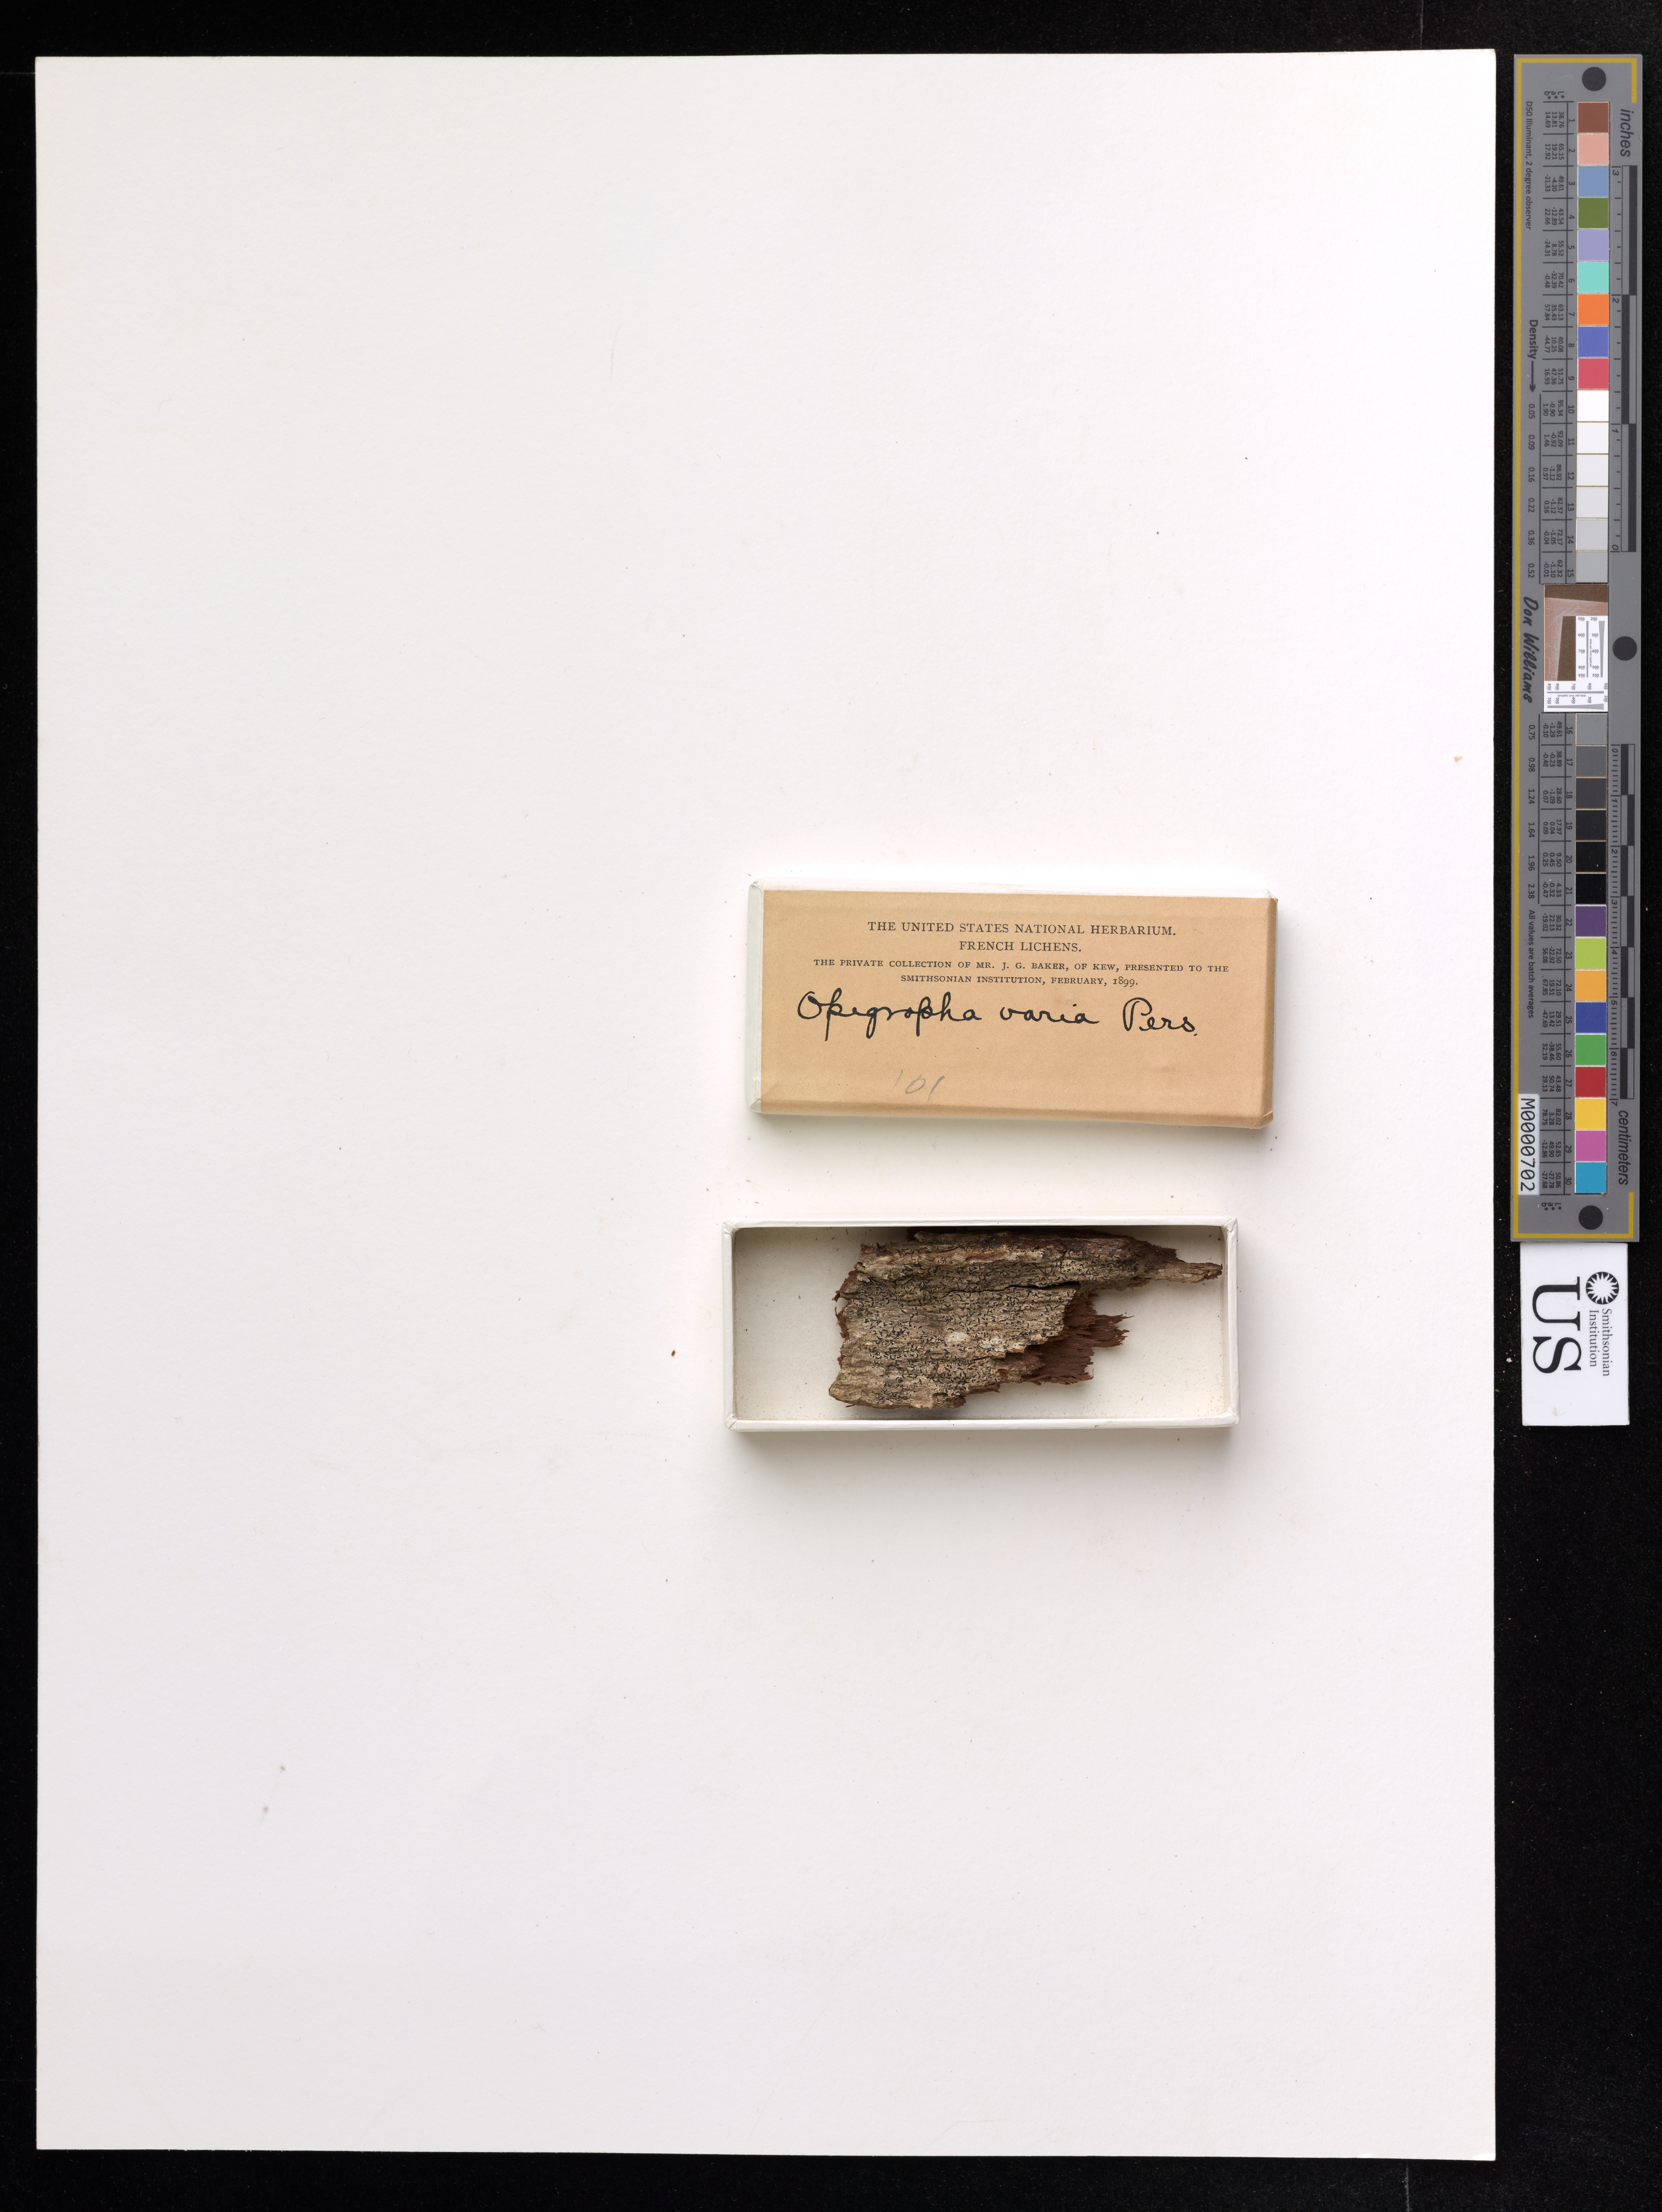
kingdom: Fungi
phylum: Ascomycota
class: Arthoniomycetes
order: Arthoniales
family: Opegraphaceae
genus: Opegrapha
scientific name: Opegrapha varia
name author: Pers.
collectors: A. Deseglise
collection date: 1864-11-03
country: France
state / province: Centre-Val de Loire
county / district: Cher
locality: Allouis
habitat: Sur les chenes.